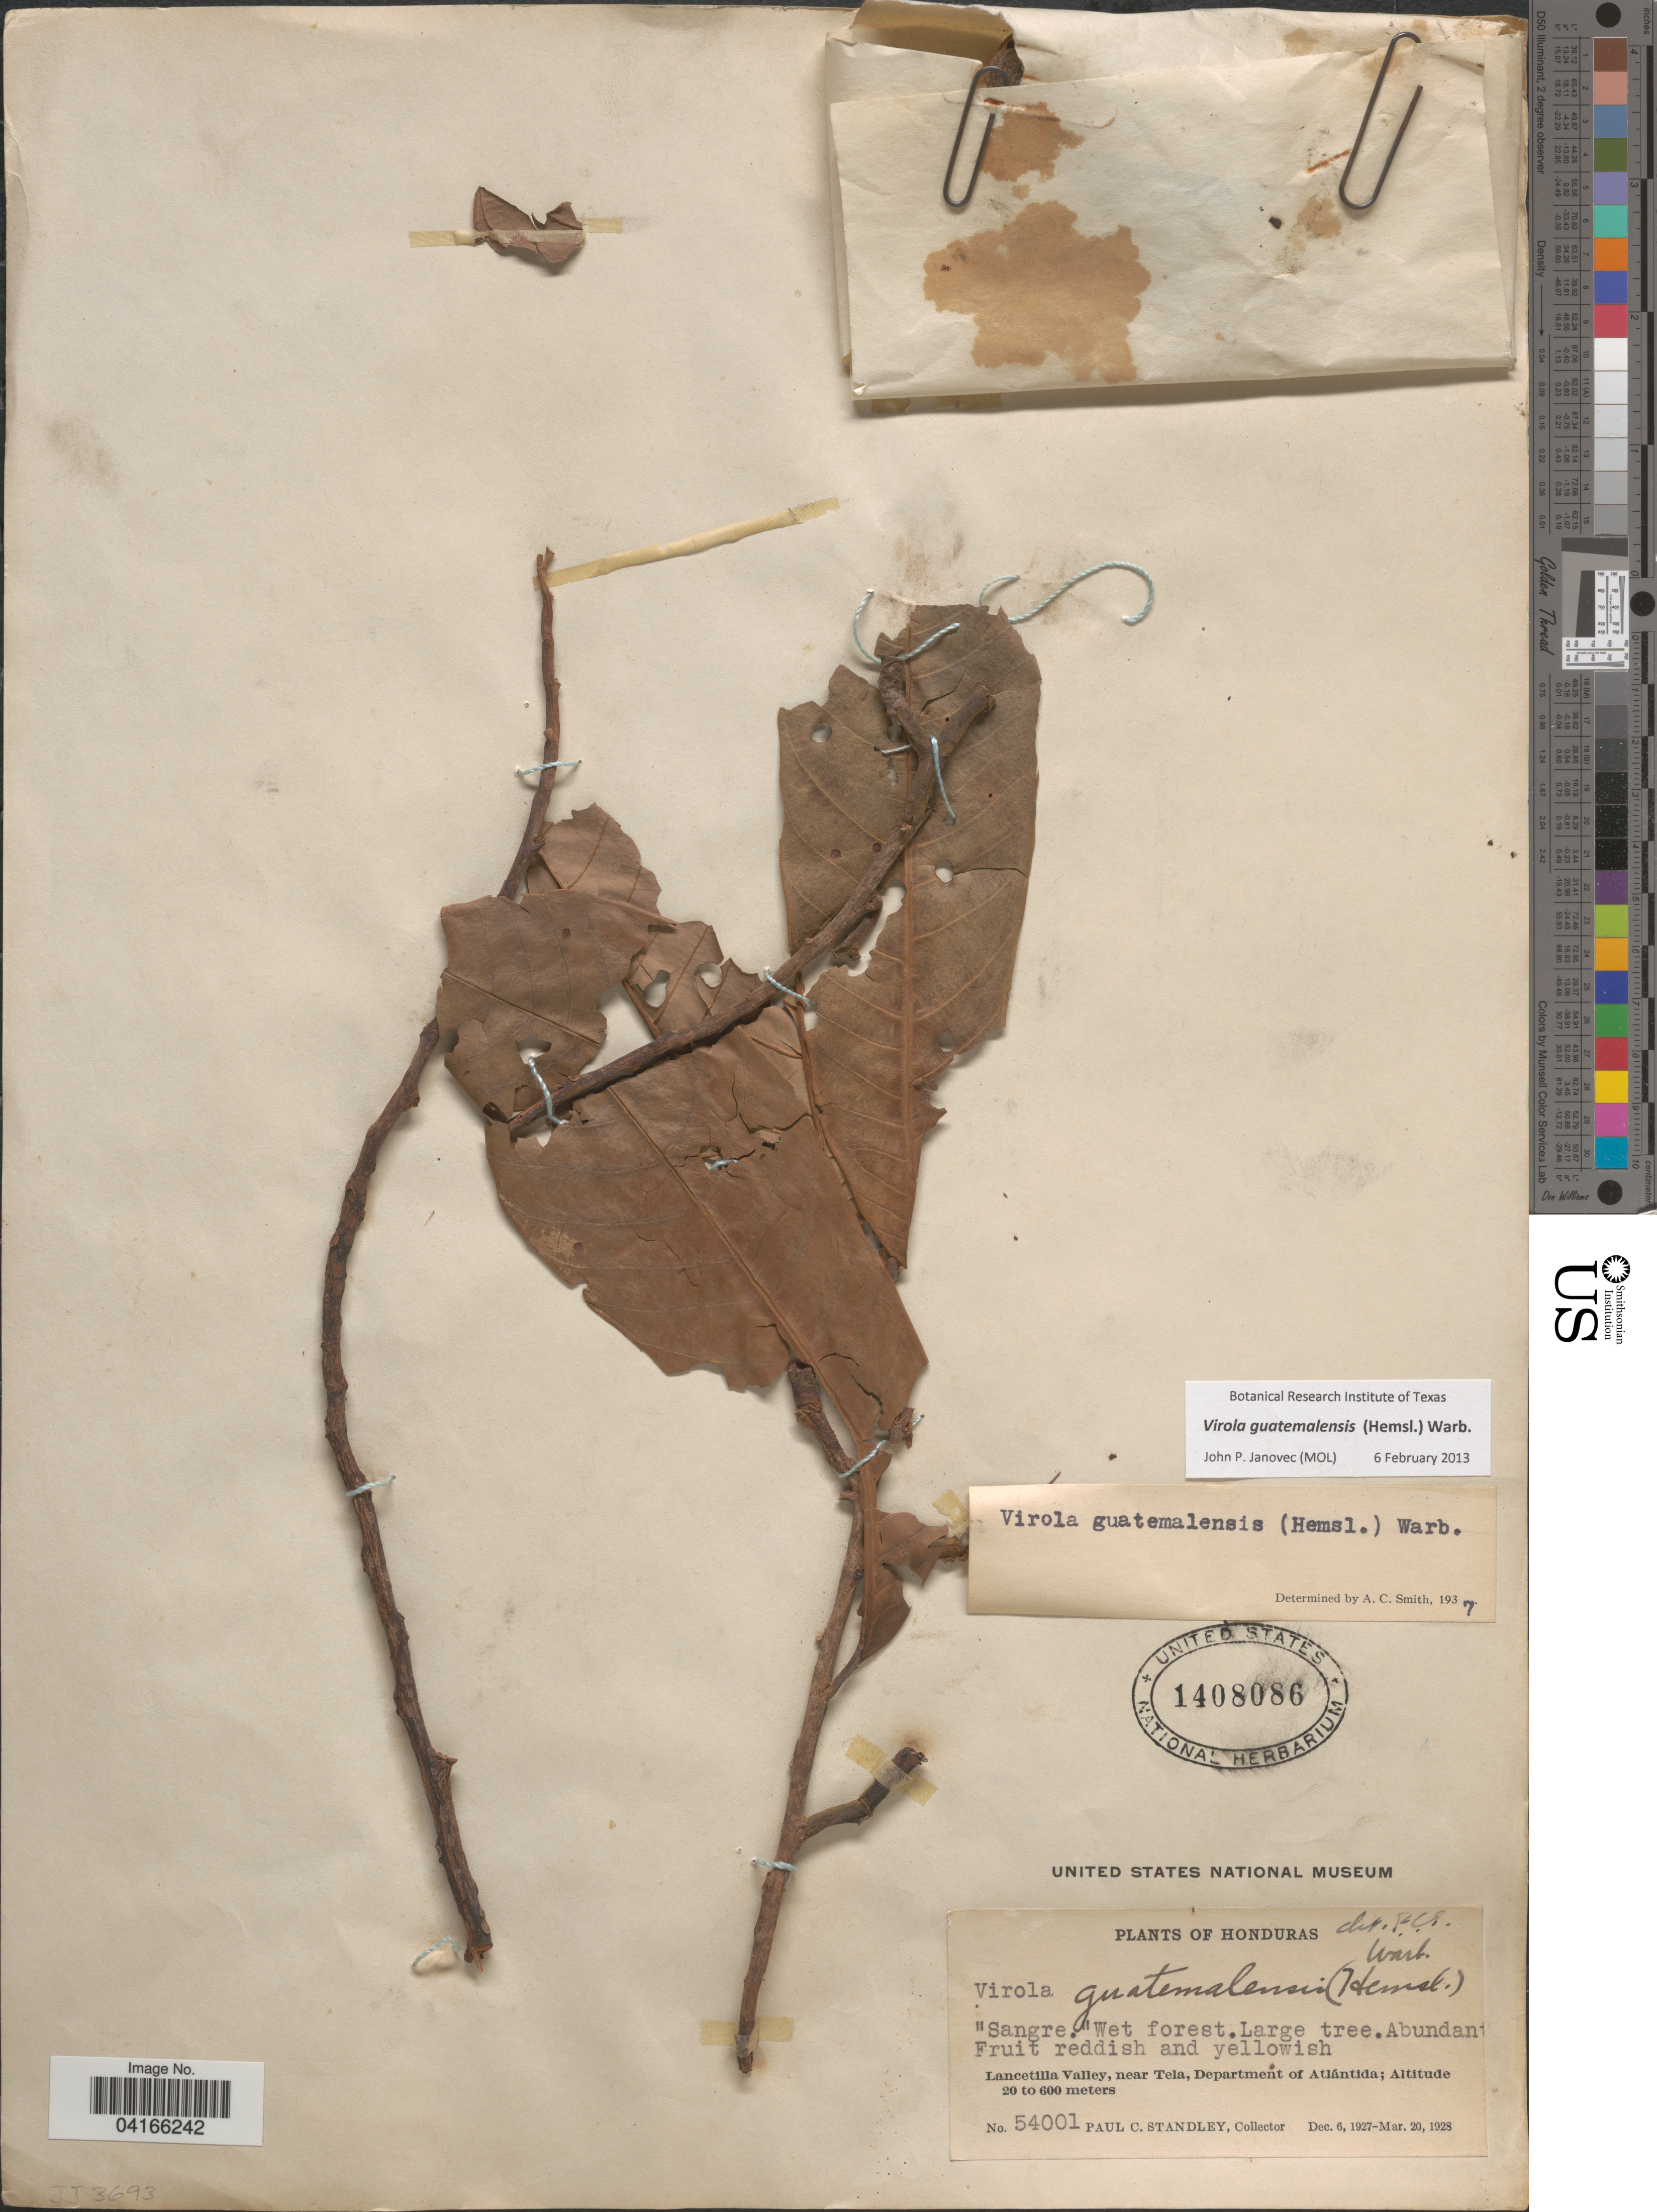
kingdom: Plantae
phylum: Tracheophyta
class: Magnoliopsida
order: Magnoliales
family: Myristicaceae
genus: Virola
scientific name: Virola guatemalensis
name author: (Hemsl.) Warb.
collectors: P. C. Standley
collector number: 54001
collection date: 1927-12-06/1928-03-20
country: Honduras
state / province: Atlantida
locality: Lancetilla Valley, near Tela, Department of Atlántida.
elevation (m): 20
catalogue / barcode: US 1408066